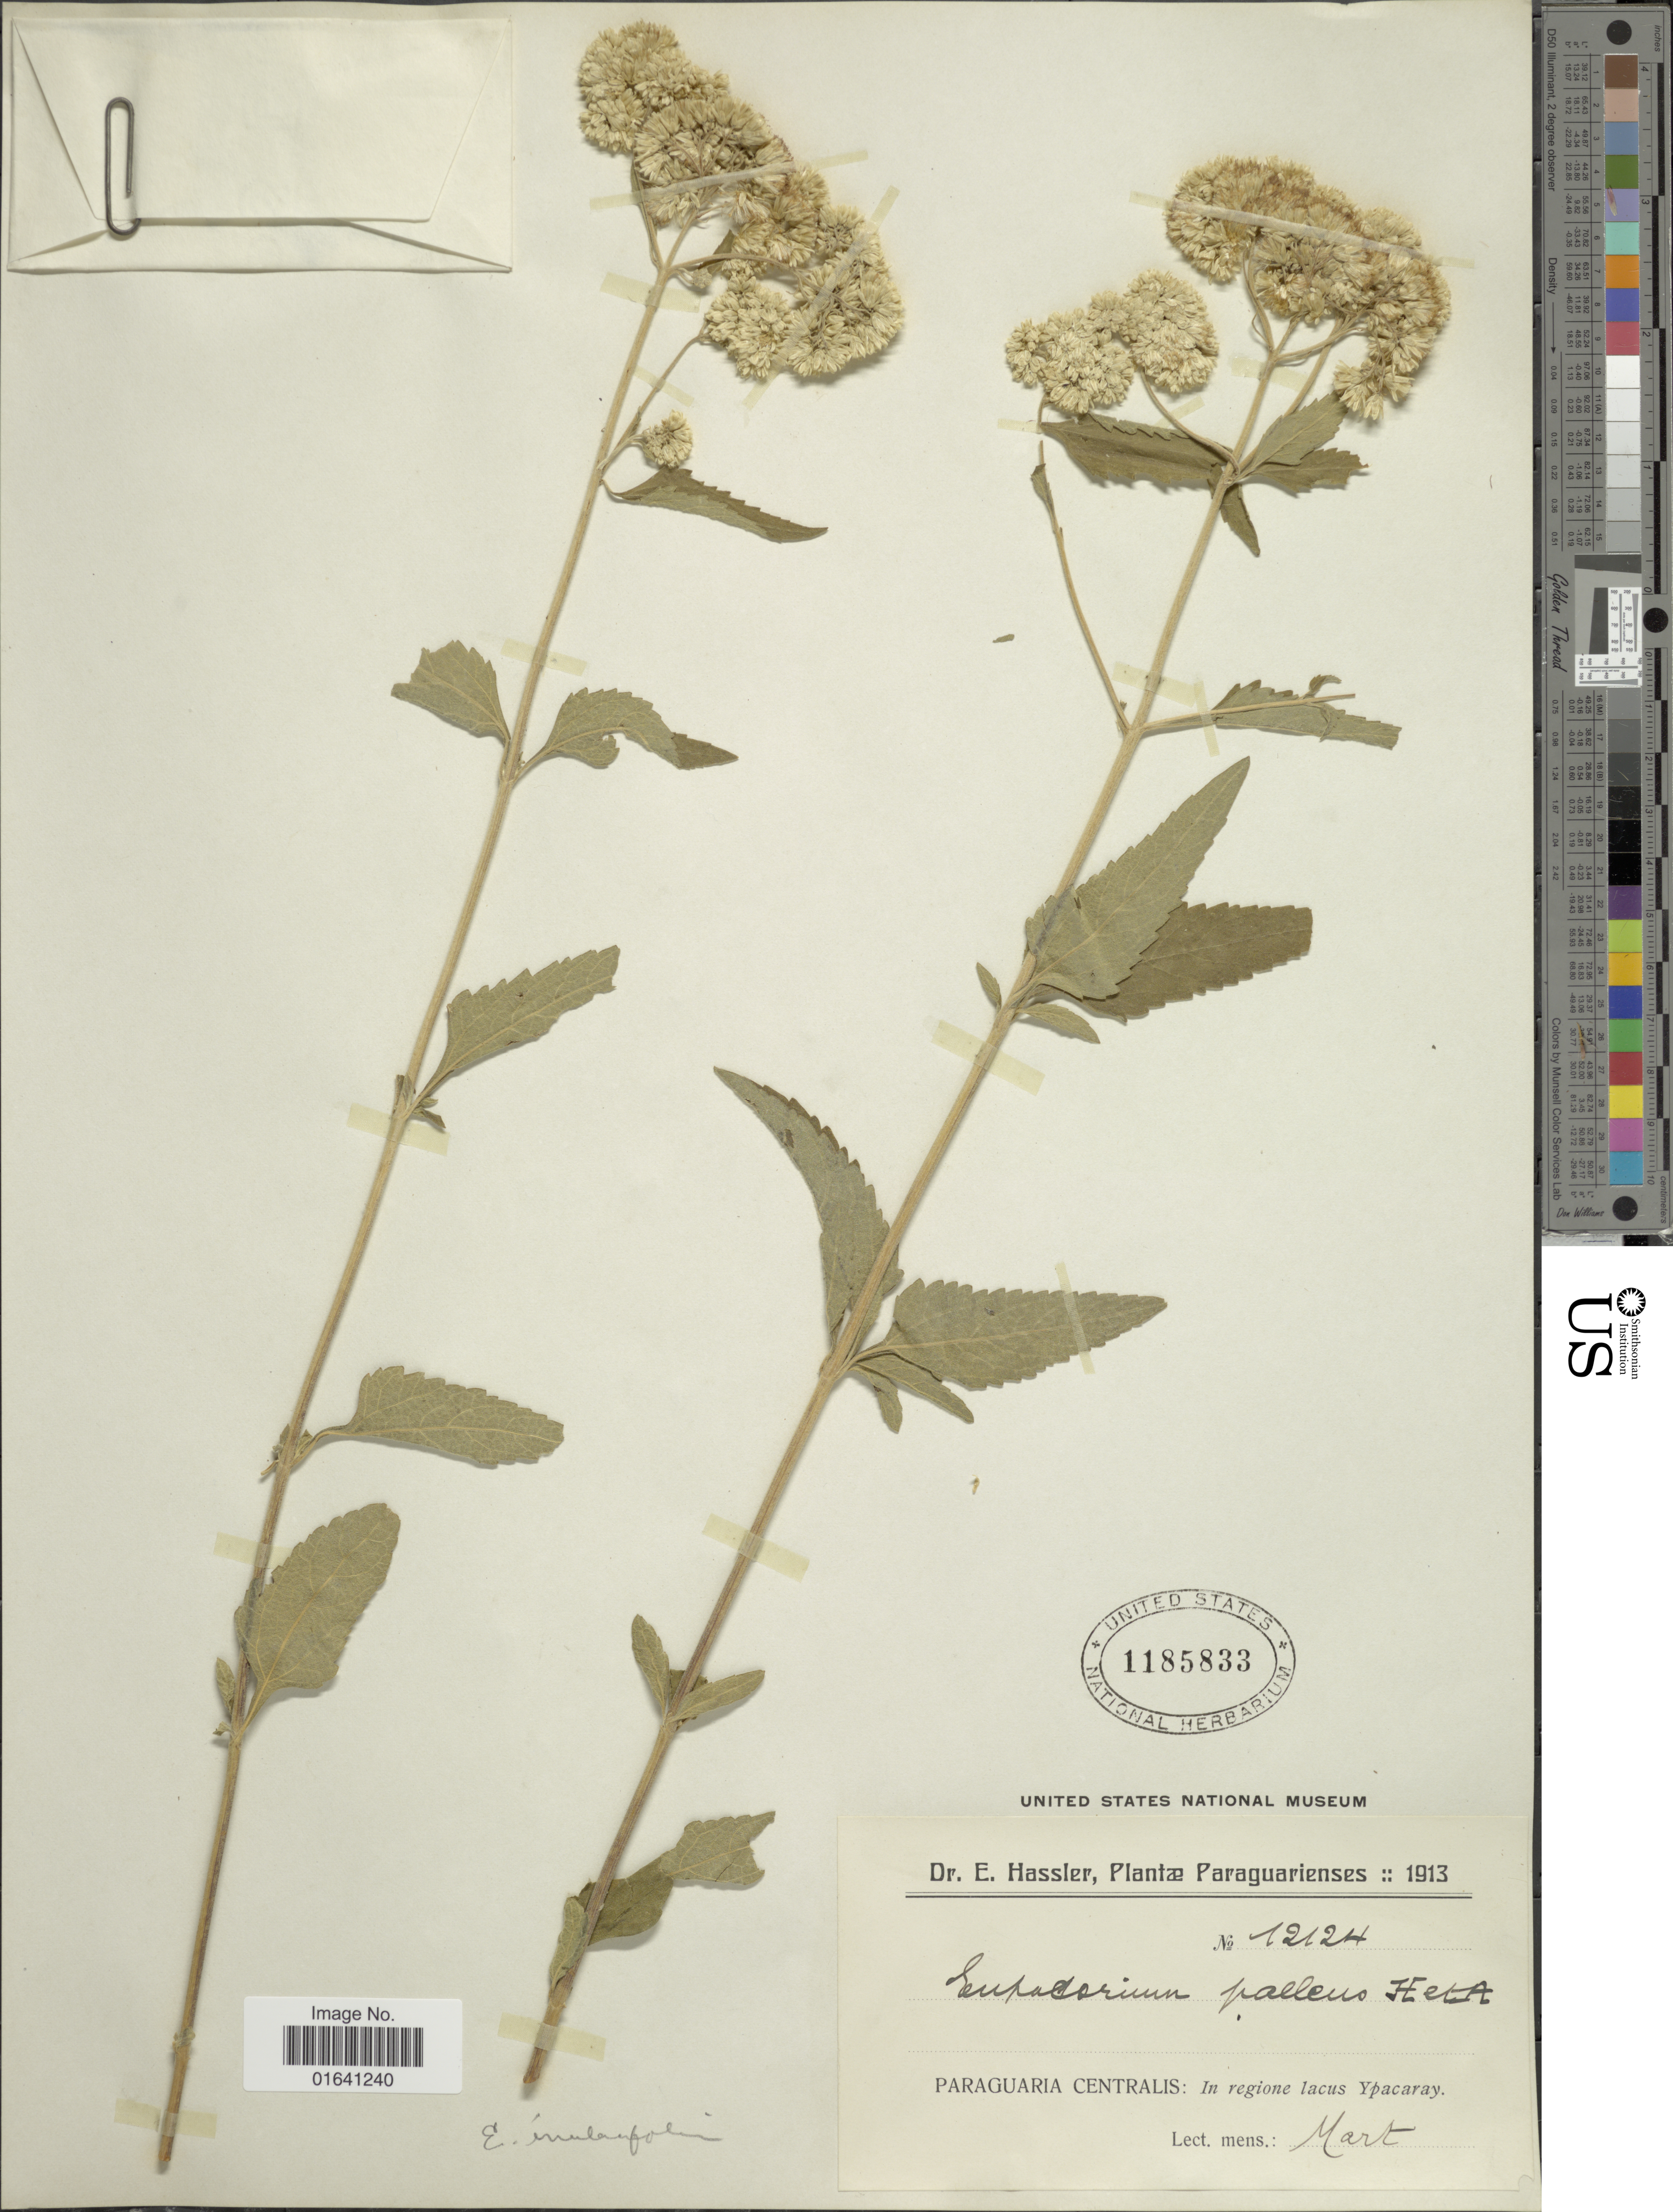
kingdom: Plantae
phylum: Tracheophyta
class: Magnoliopsida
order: Asterales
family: Asteraceae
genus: Austroeupatorium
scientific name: Austroeupatorium inulaefolium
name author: (Kunth) R.M. King & H. Rob.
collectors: E. Hassler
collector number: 12124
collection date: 1913-03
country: Paraguay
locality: Paraguaria Centralis: In regione lacus Ypacaray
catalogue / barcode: US 1185833